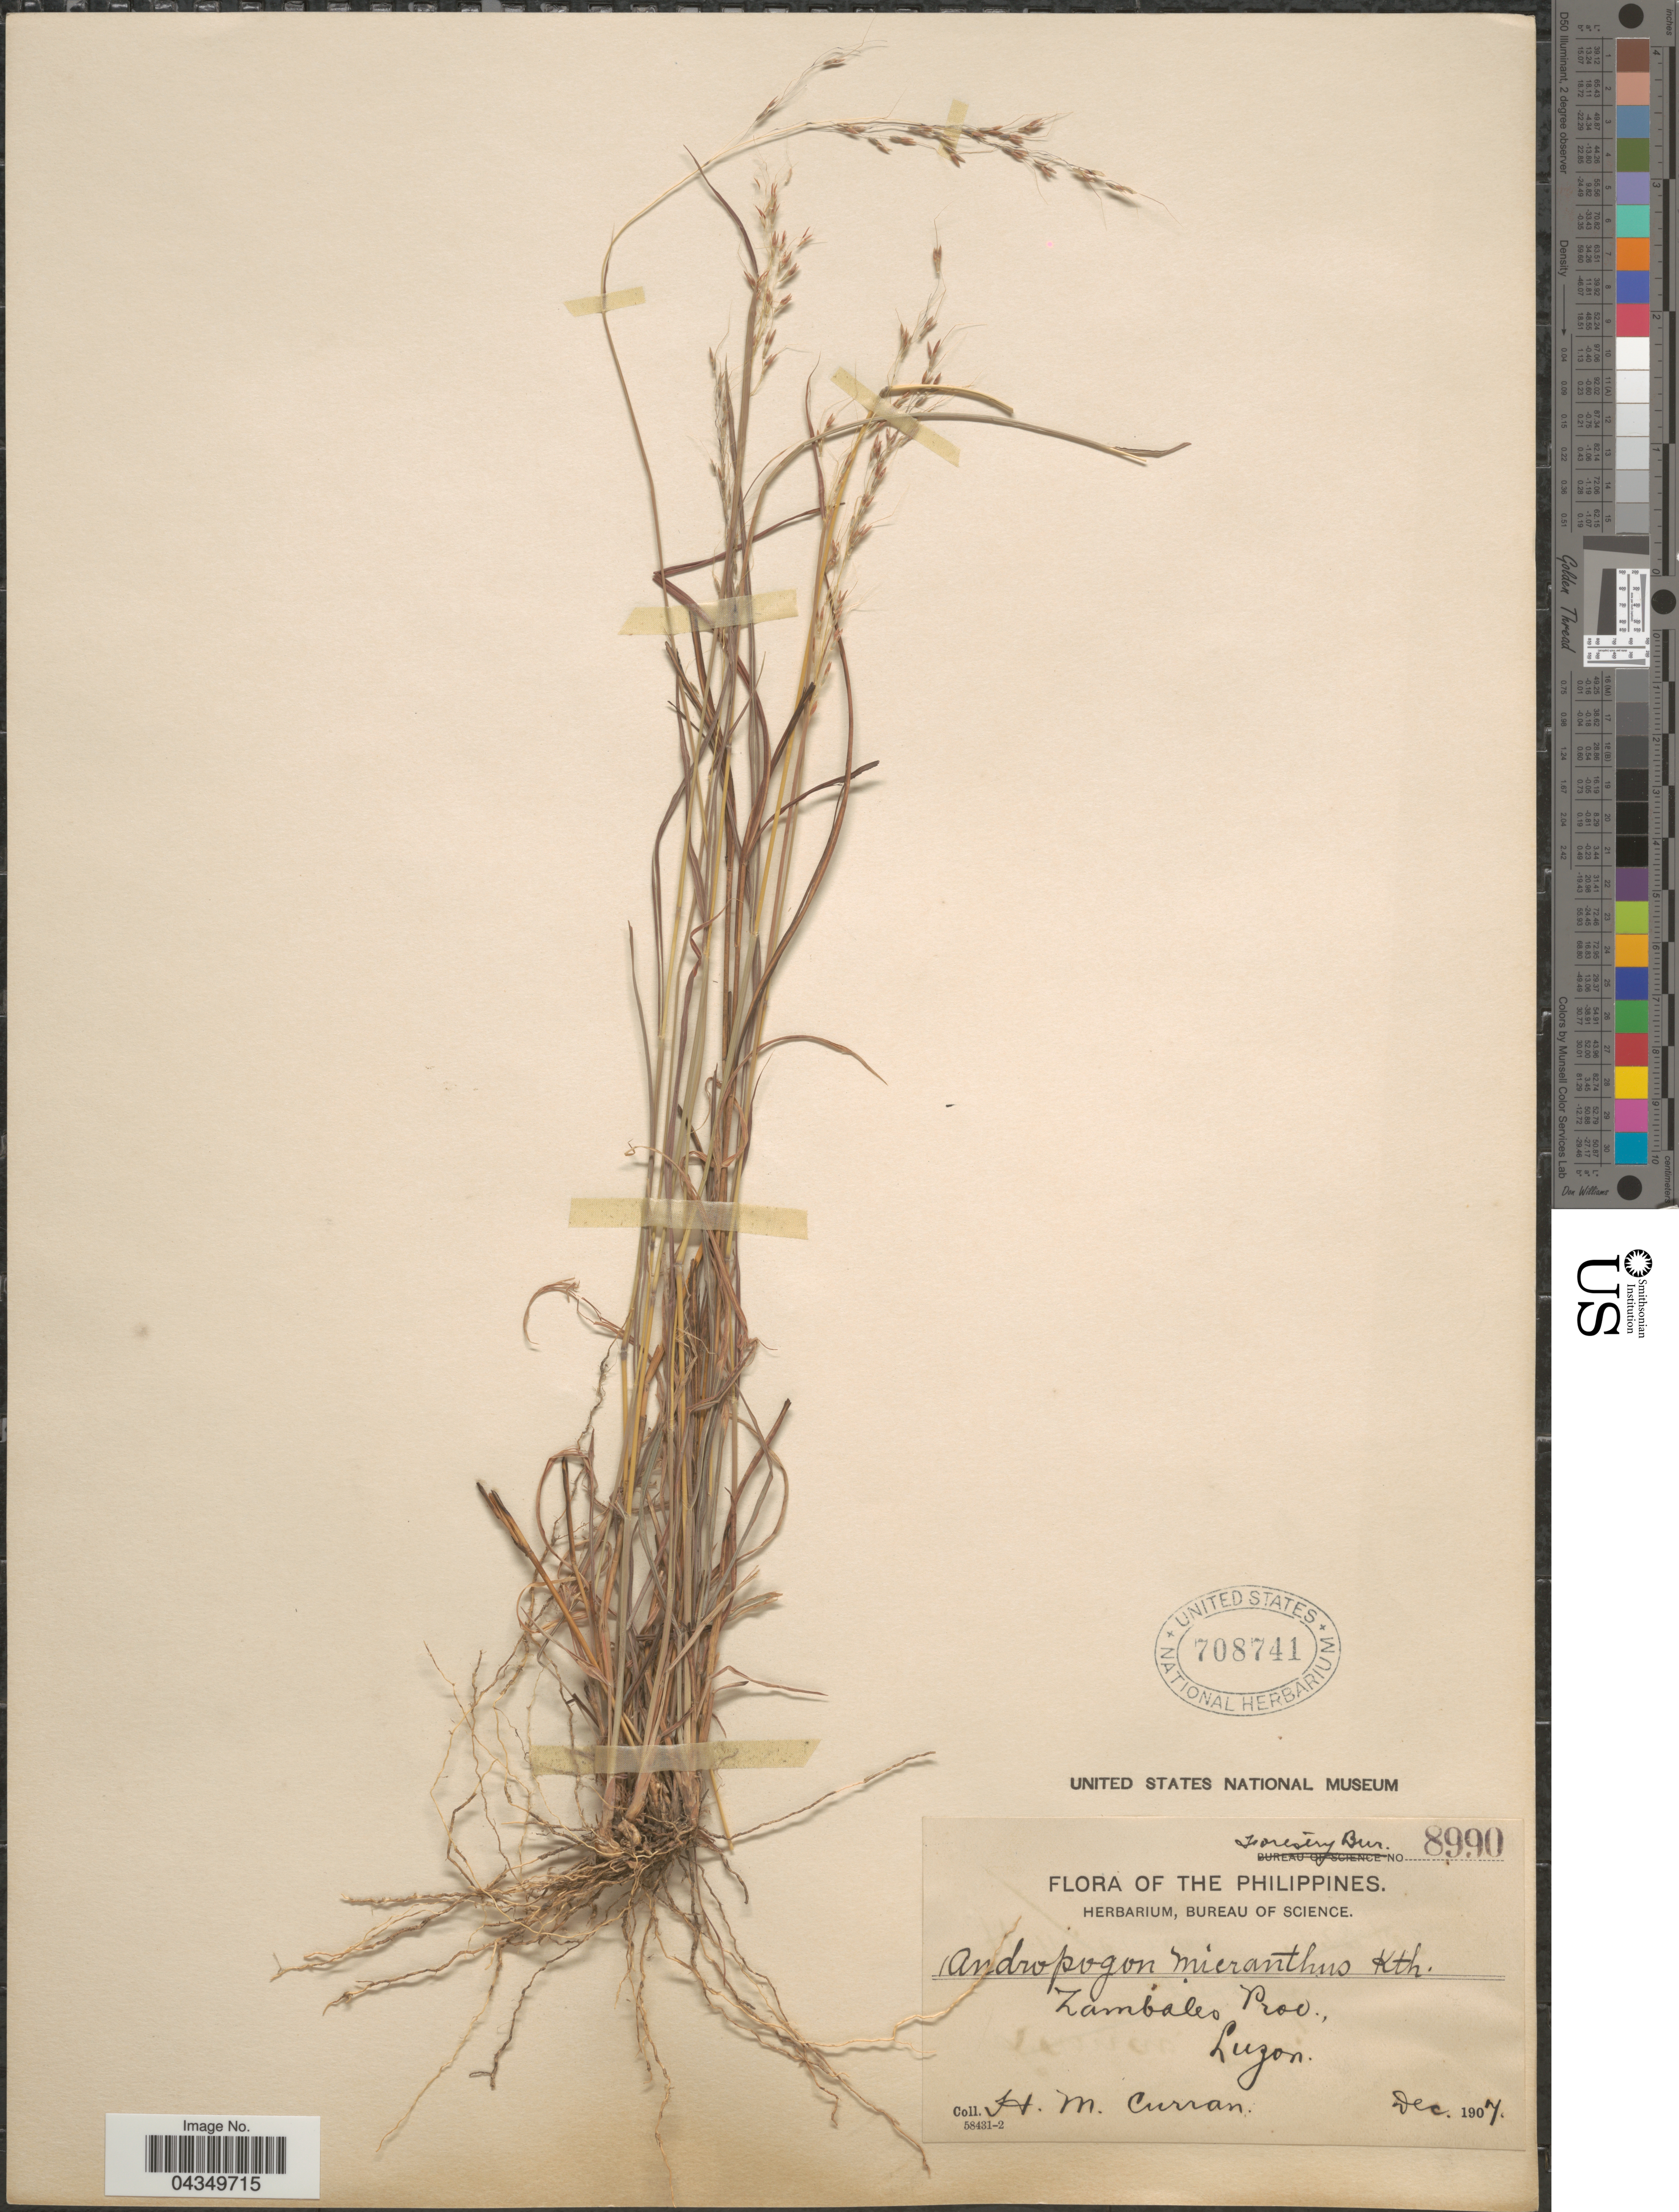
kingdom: Plantae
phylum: Tracheophyta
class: Liliopsida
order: Poales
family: Poaceae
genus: Capillipedium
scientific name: Capillipedium parviflorum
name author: (R. Br.) Stapf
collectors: H. M. Curran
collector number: Forestry Bur. 8990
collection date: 1907-12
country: Philippines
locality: Zambales Prov., Luzon.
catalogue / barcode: US 708741